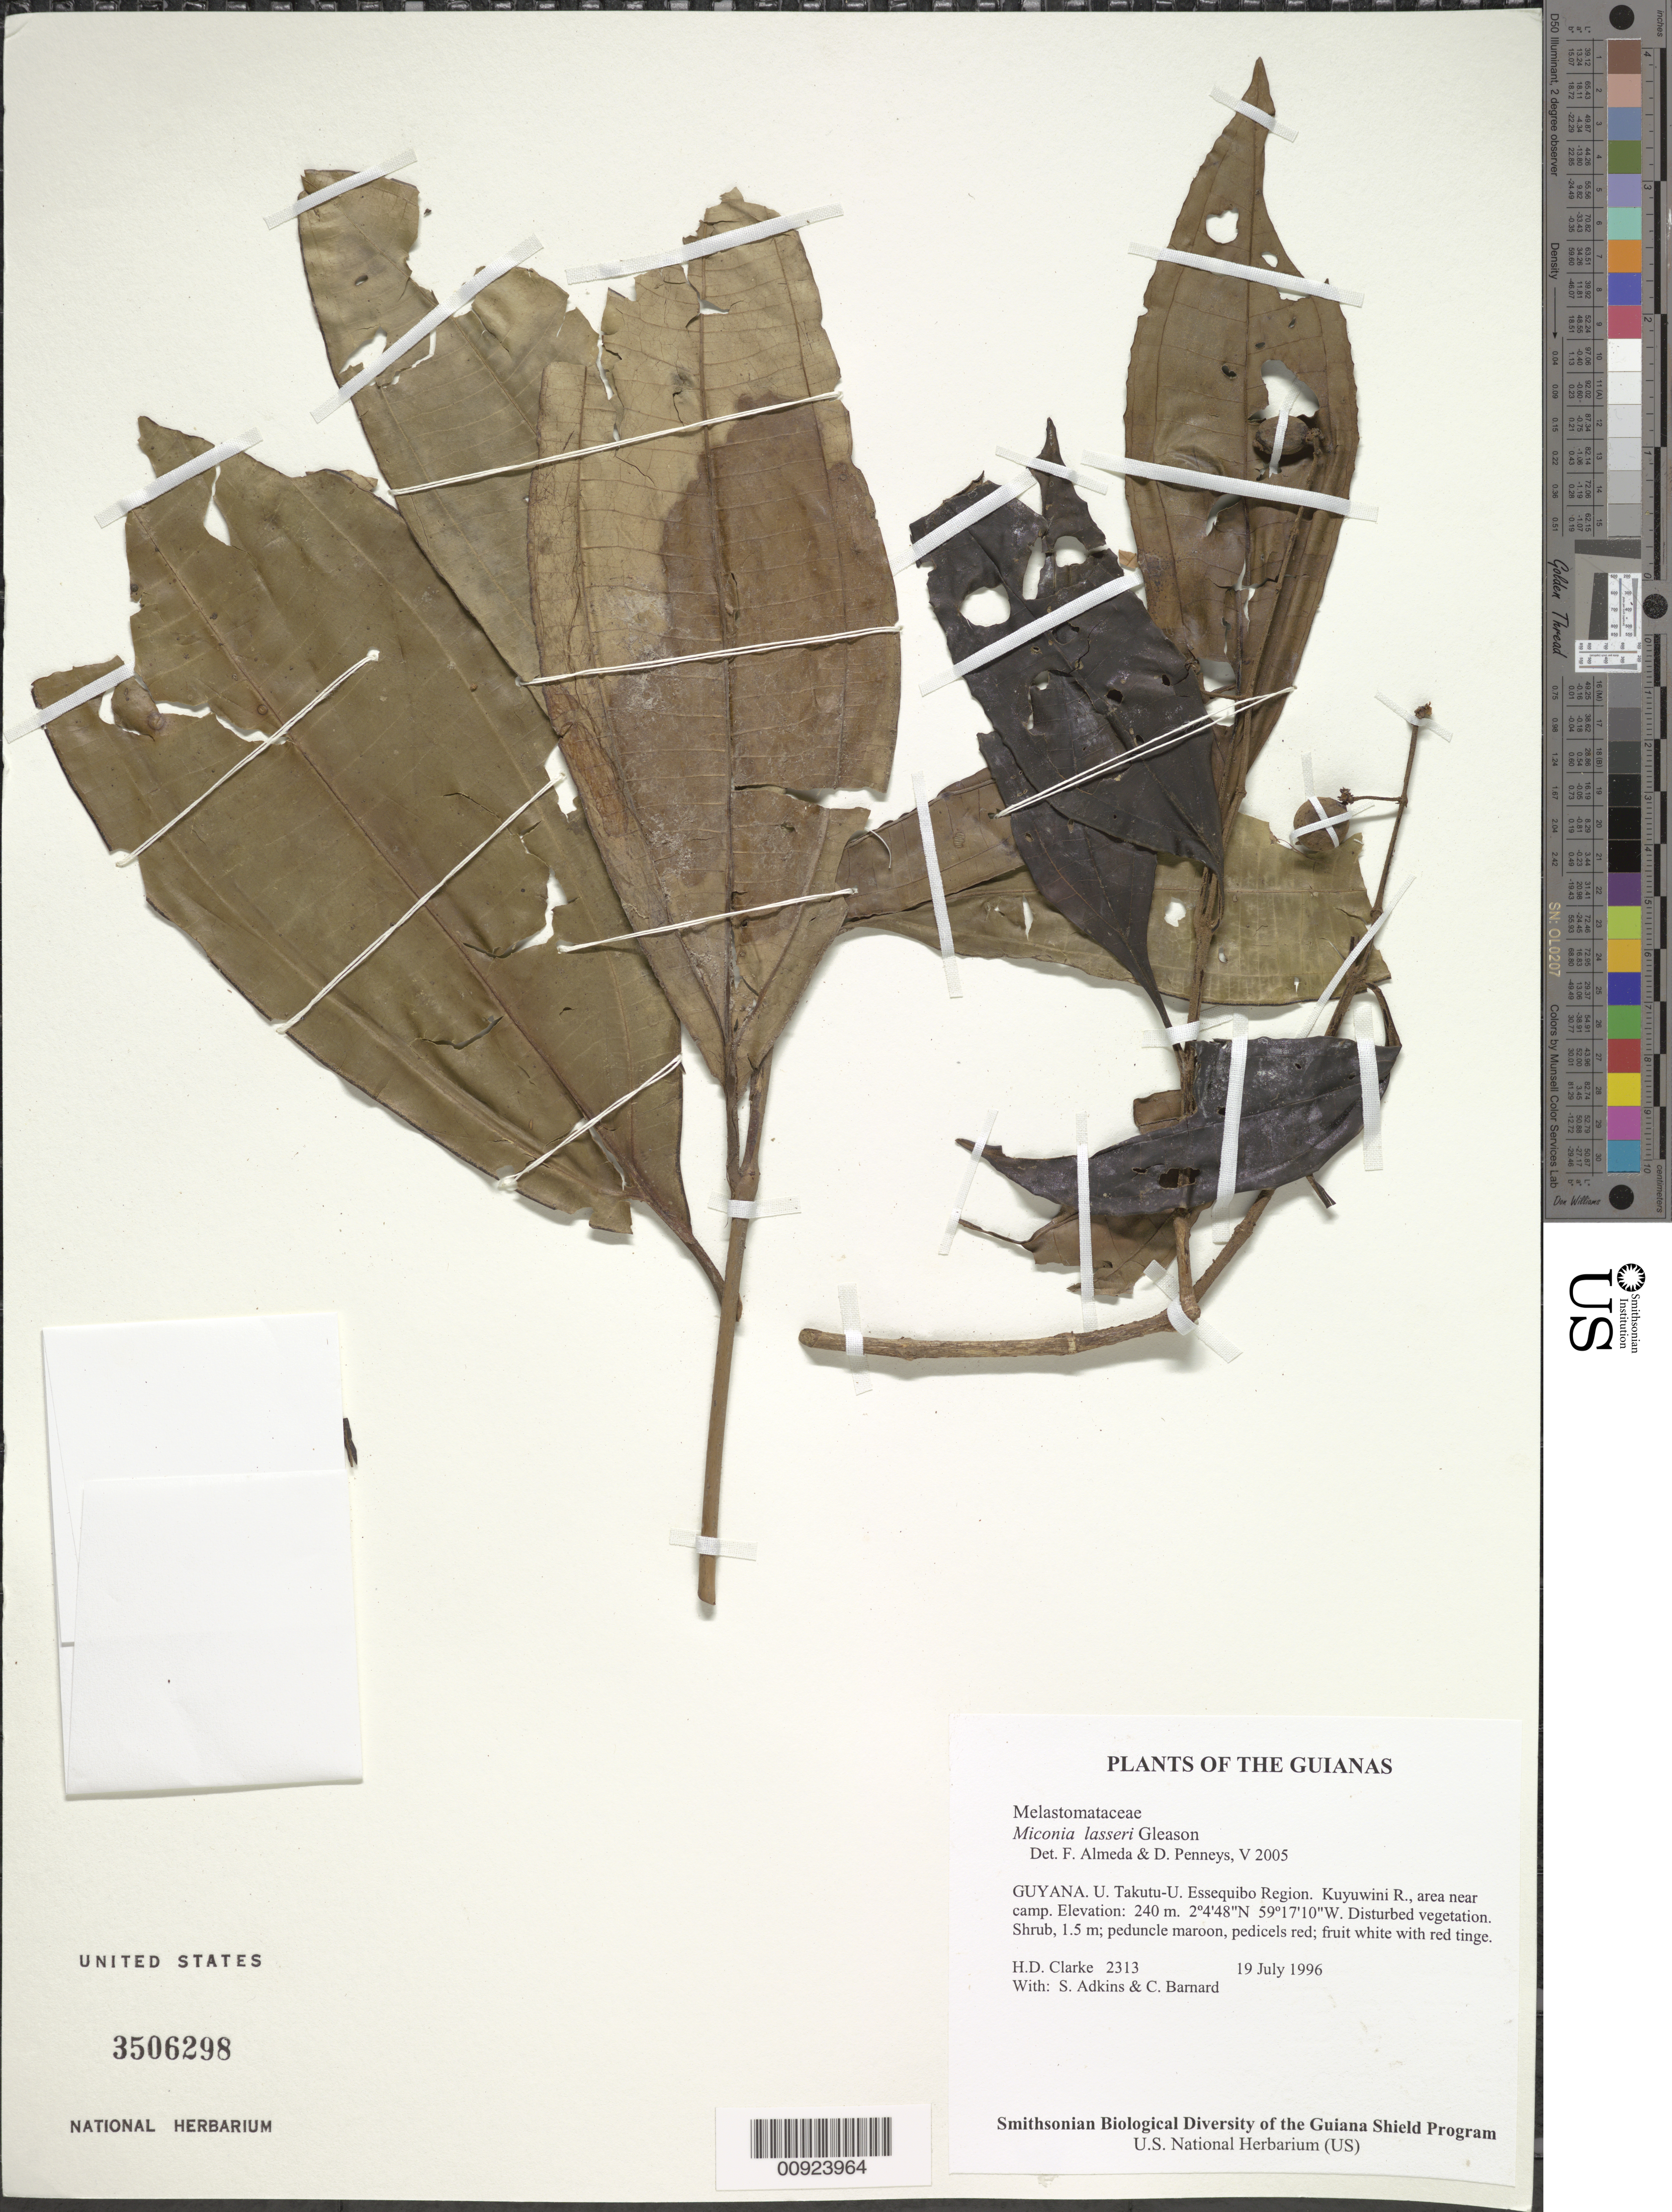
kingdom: Plantae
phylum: Tracheophyta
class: Magnoliopsida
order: Myrtales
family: Melastomataceae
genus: Miconia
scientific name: Miconia lasseri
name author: Gleason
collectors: H. D. Clarke, S. Adkins & C. Bernard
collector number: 2313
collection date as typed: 19 July 1996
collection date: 1996-07-19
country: Guyana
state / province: U. Takutu-U. Essequibo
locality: Kuyuwini R., area near camp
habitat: Disturbed vegetation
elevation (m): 240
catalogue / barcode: US 3506298